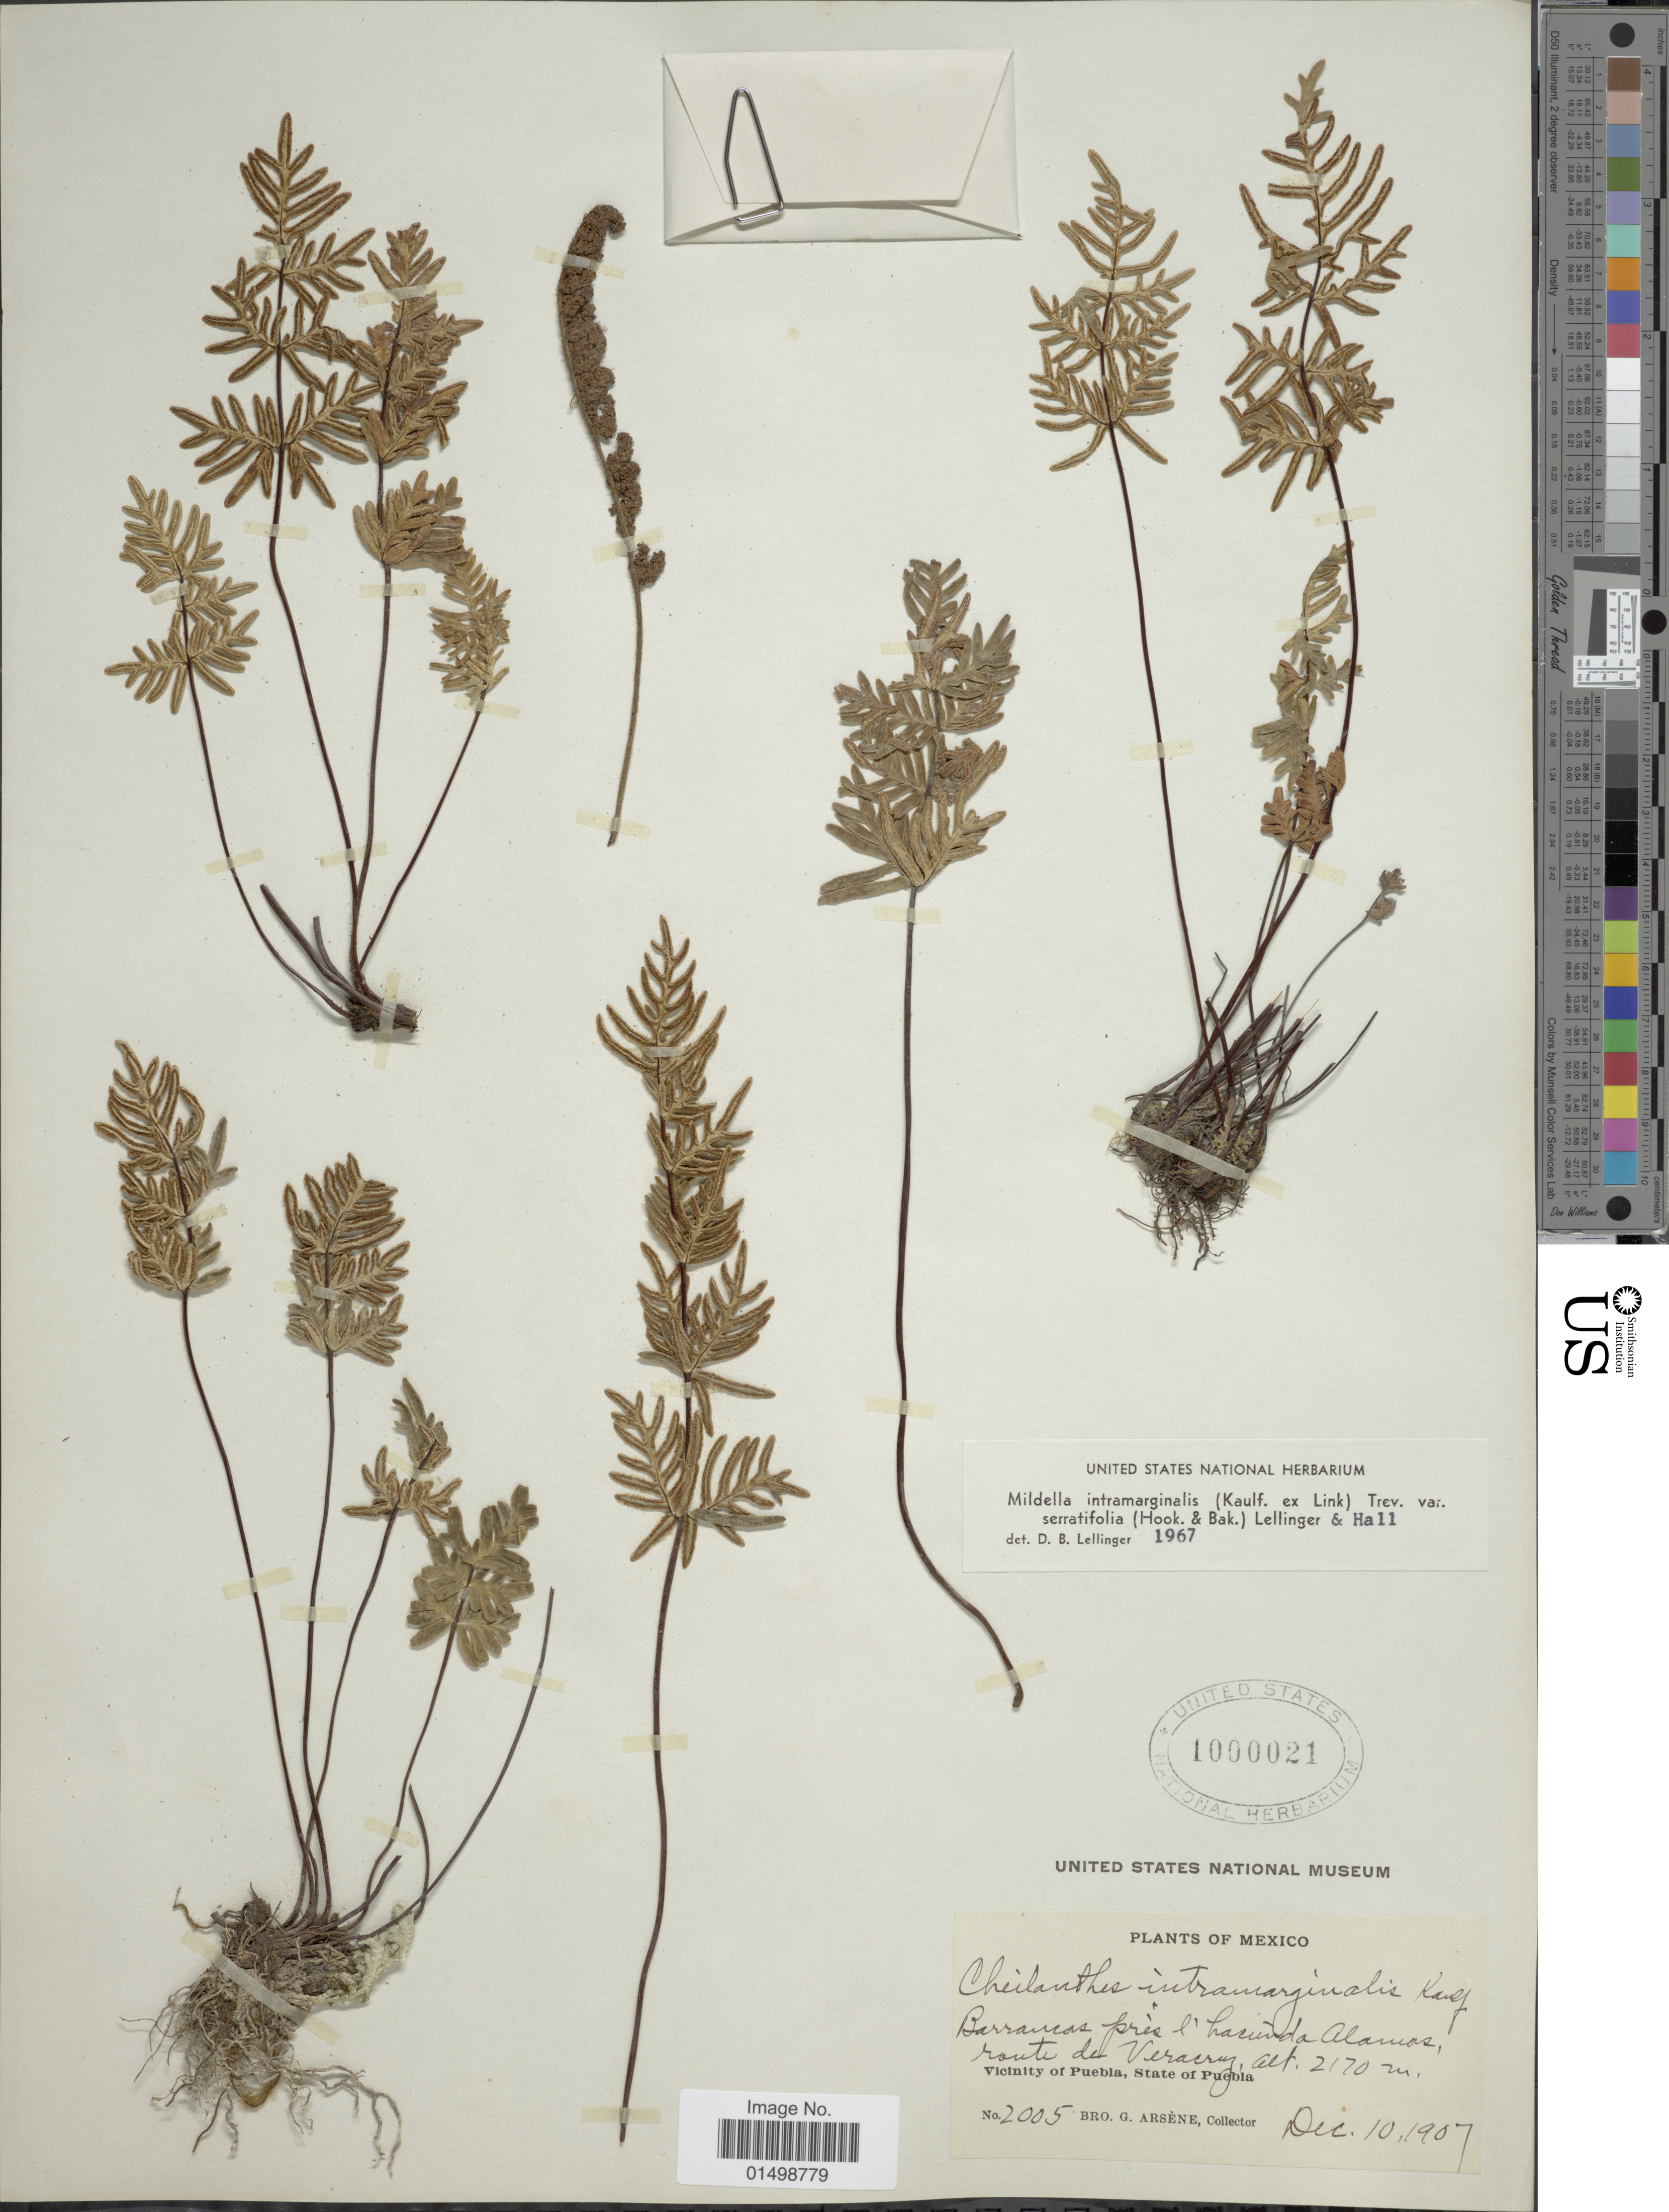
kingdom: Plantae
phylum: Tracheophyta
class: Polypodiopsida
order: Polypodiales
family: Pteridaceae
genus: Cheilanthes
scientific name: Cheilanthes intramarginalis var. serratifolia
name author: (Kaulf.) Hook.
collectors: Bro. G. Arsène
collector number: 2005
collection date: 1907-12-10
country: Mexico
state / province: Puebla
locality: Barrancas pres l'hacienda Alamos, route de Veracruz, Vicinity of Puebla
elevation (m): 2120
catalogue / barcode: US 1000021